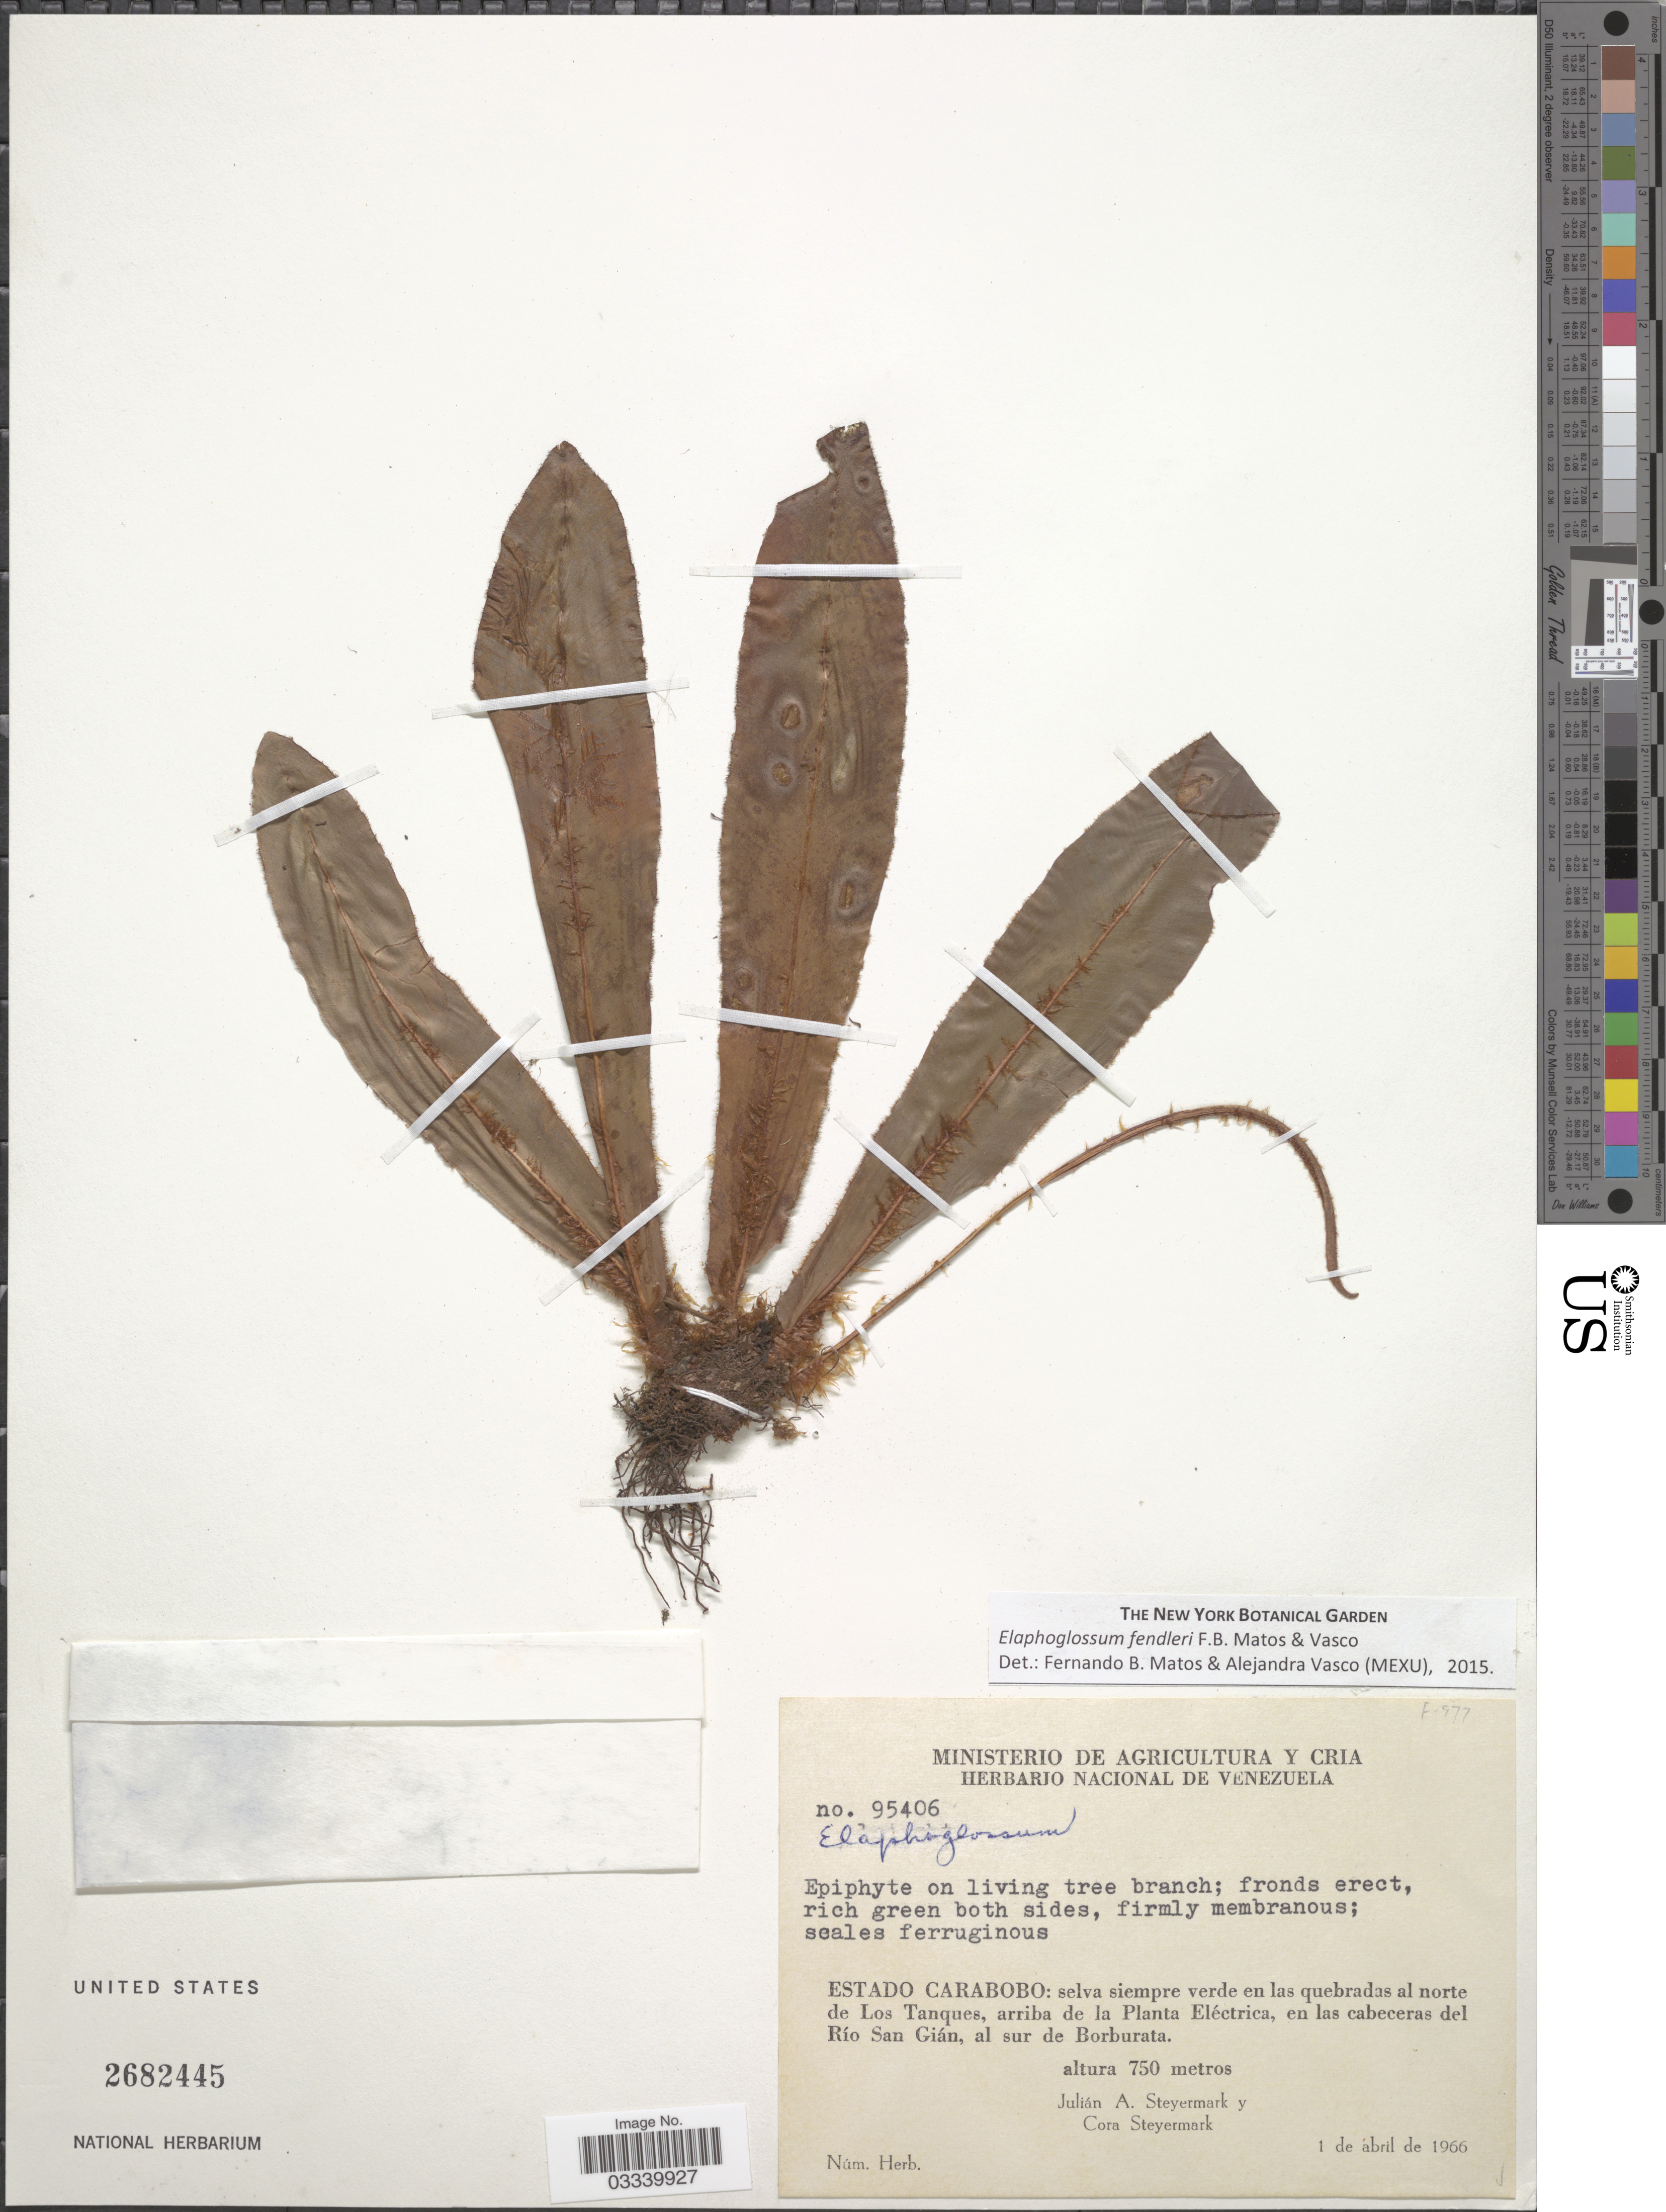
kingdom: Plantae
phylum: Tracheophyta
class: Polypodiopsida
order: Polypodiales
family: Dryopteridaceae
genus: Elaphoglossum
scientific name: Elaphoglossum fendleri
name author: F.B. Matos & A. Vasco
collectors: J. Steyermark & C. Steyermark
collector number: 95406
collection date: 1966-04-01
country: Venezuela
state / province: Carabobo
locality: Selva siempre verde en las quebradas al norte de Los Tanques, arriba de la Planta Eléctrica, en las cabeceras del Río San Gián, al sur de Borburata.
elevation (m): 750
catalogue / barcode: US 2682445